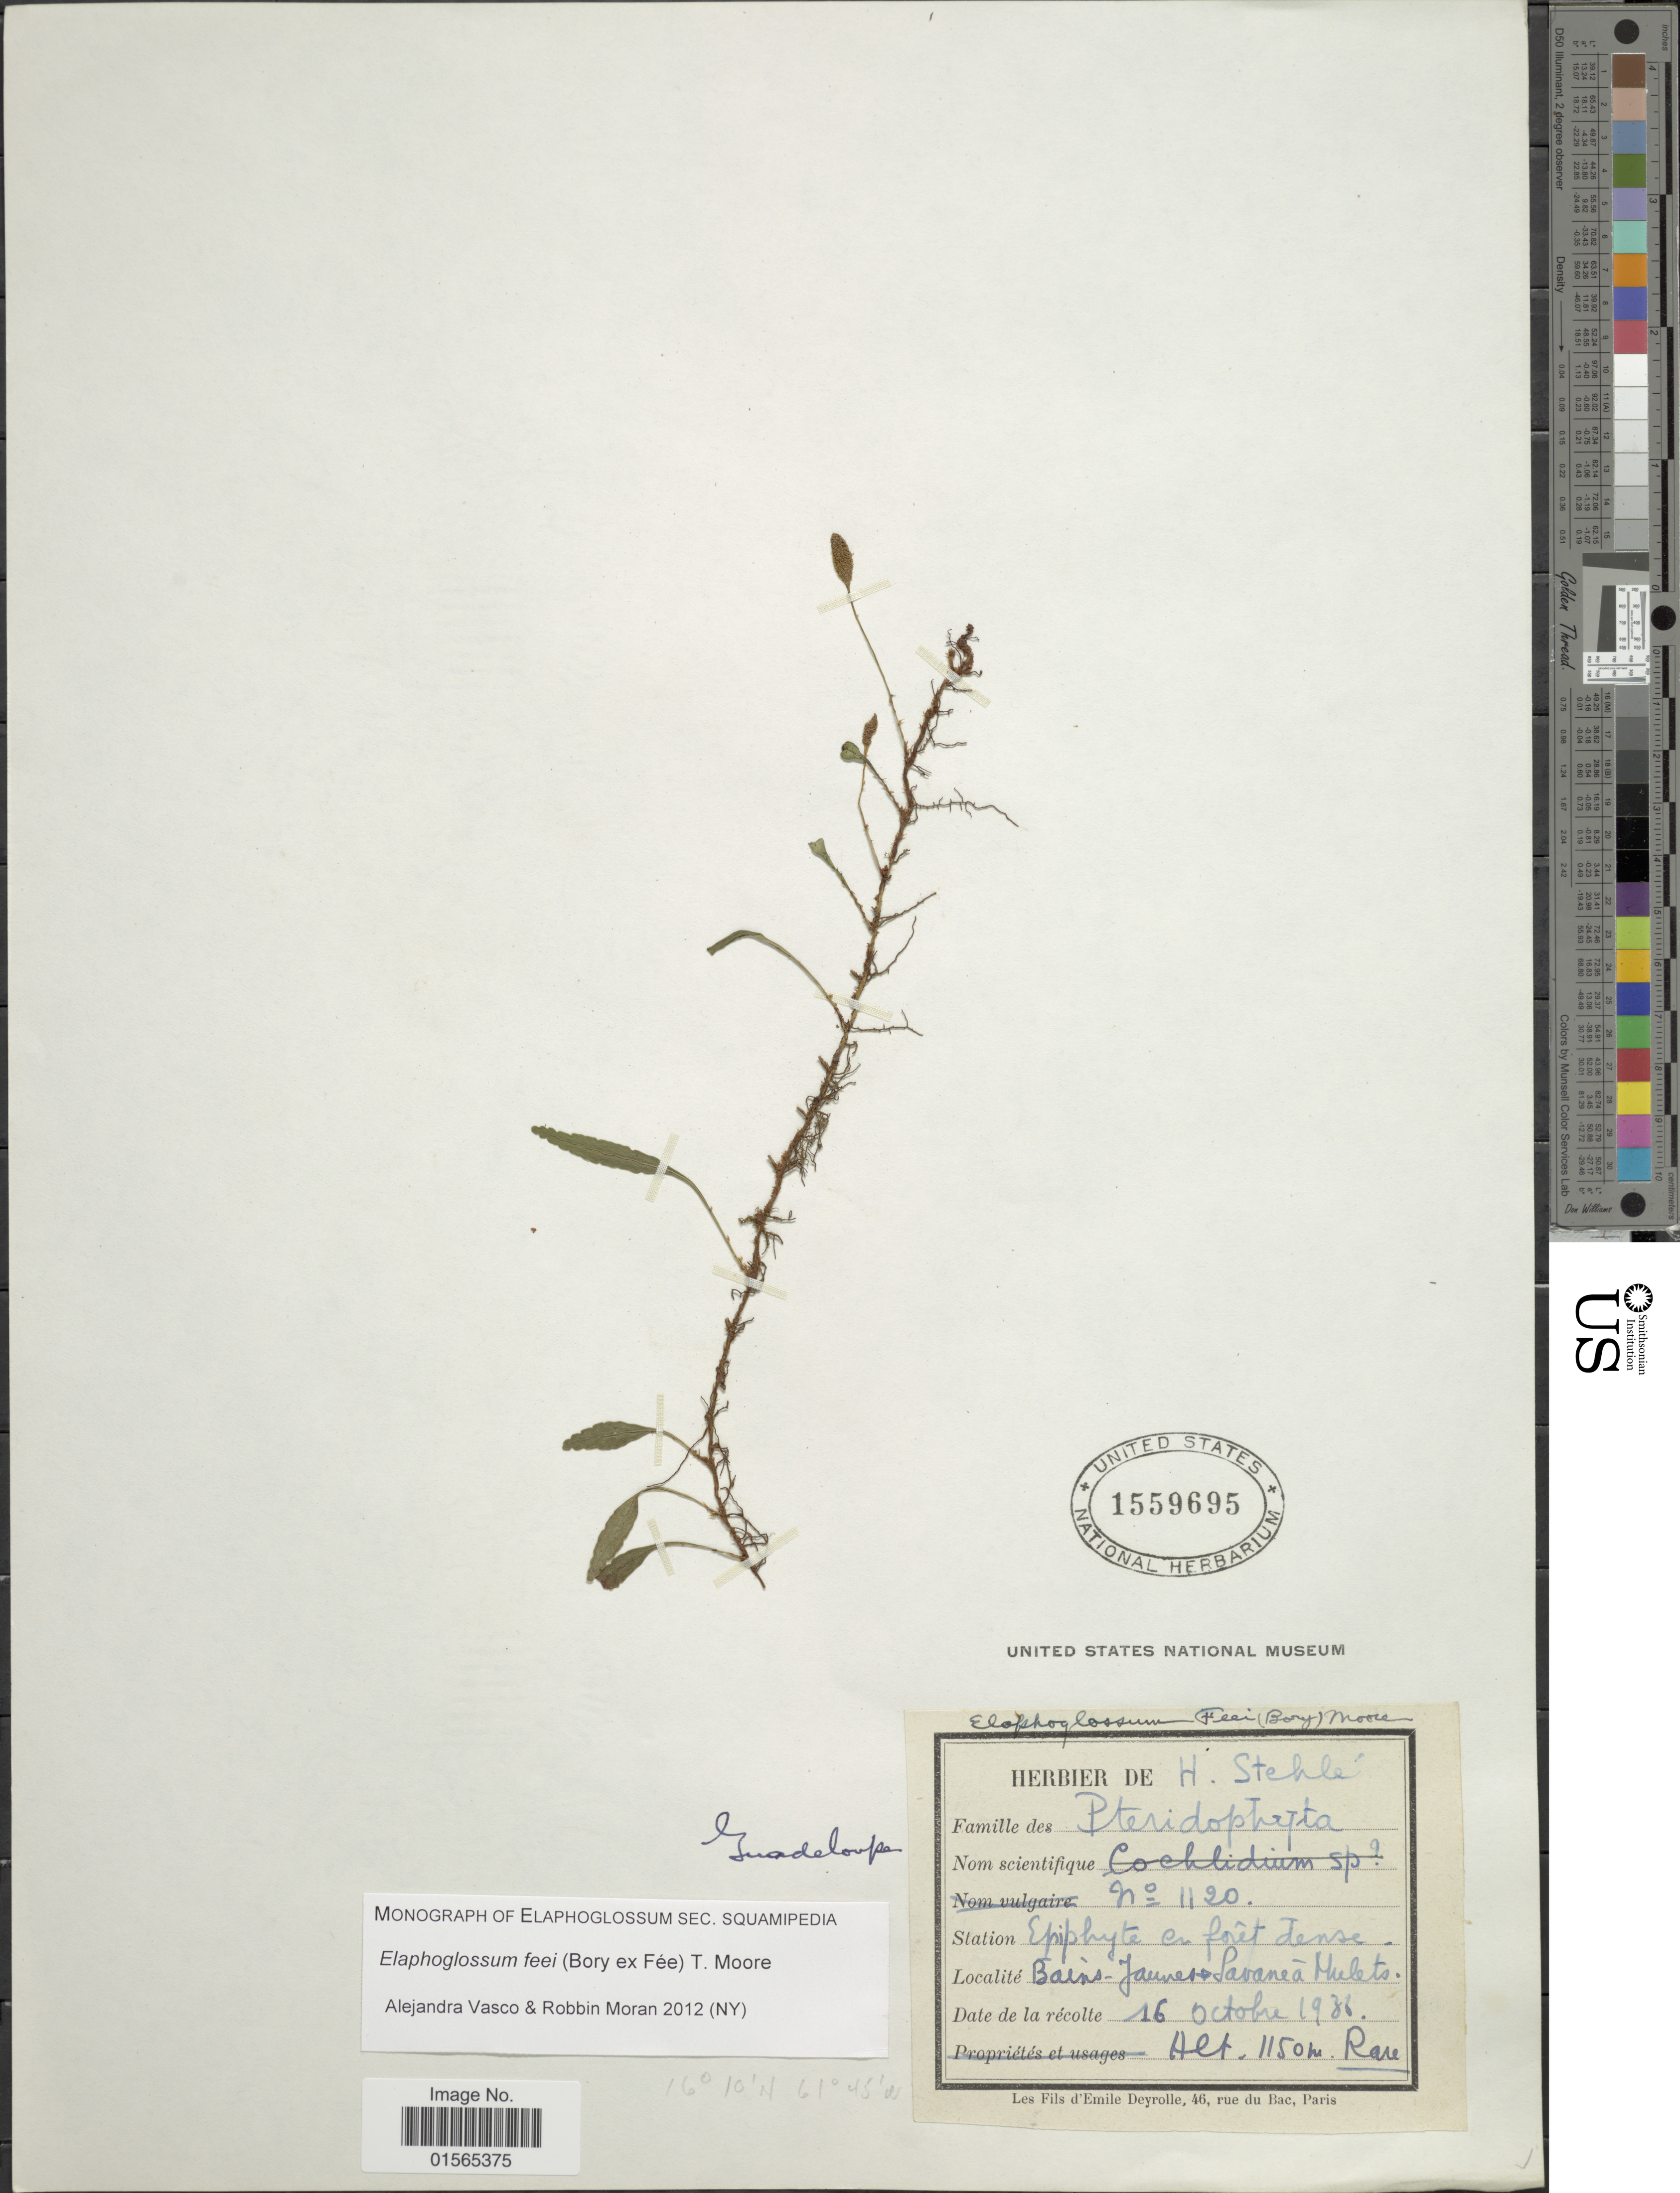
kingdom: Plantae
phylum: Tracheophyta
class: Polypodiopsida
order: Polypodiales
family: Dryopteridaceae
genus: Elaphoglossum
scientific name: Elaphoglossum feei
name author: (Bory ex Fée) T. Moore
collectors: ex herb. H. Stehlé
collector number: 1120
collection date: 1936-10-16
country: Guadeloupe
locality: Bains - Juanes - Savane à Mulets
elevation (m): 1150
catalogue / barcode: US 1559695